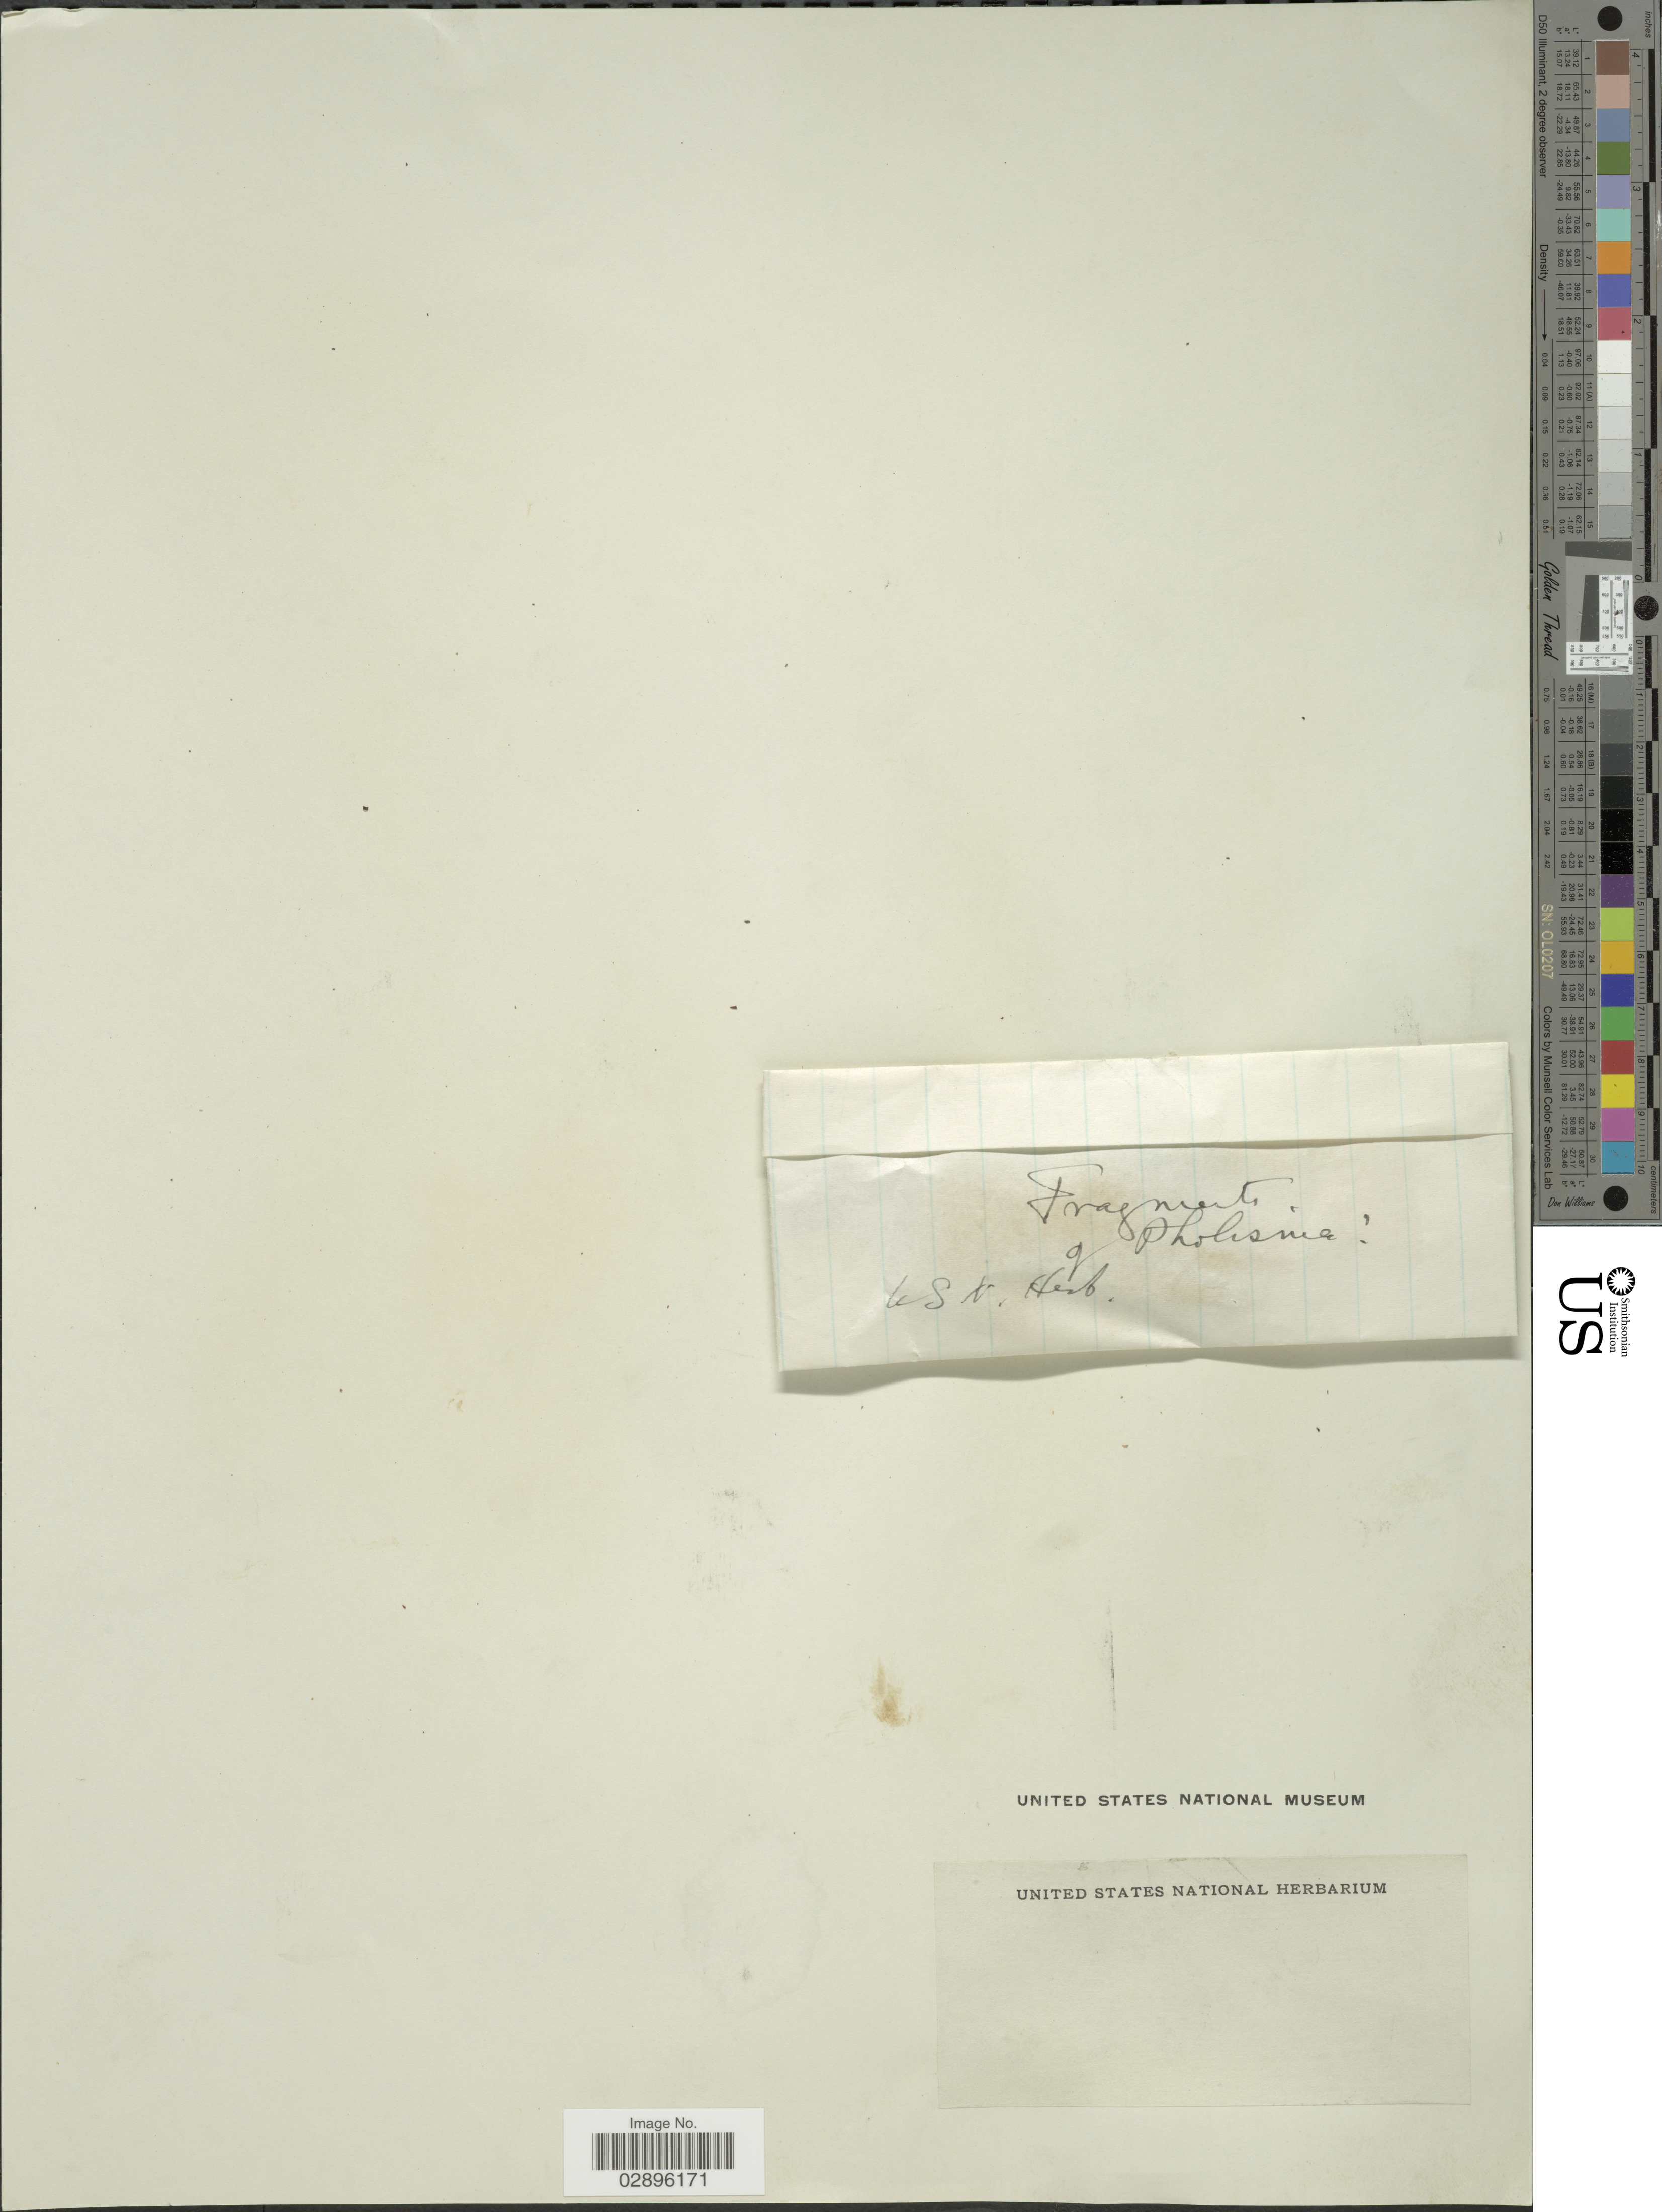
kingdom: Plantae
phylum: Tracheophyta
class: Magnoliopsida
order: Boraginales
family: Lennoaceae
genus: Pholisma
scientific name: Pholisma sp.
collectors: ex herb. United States National